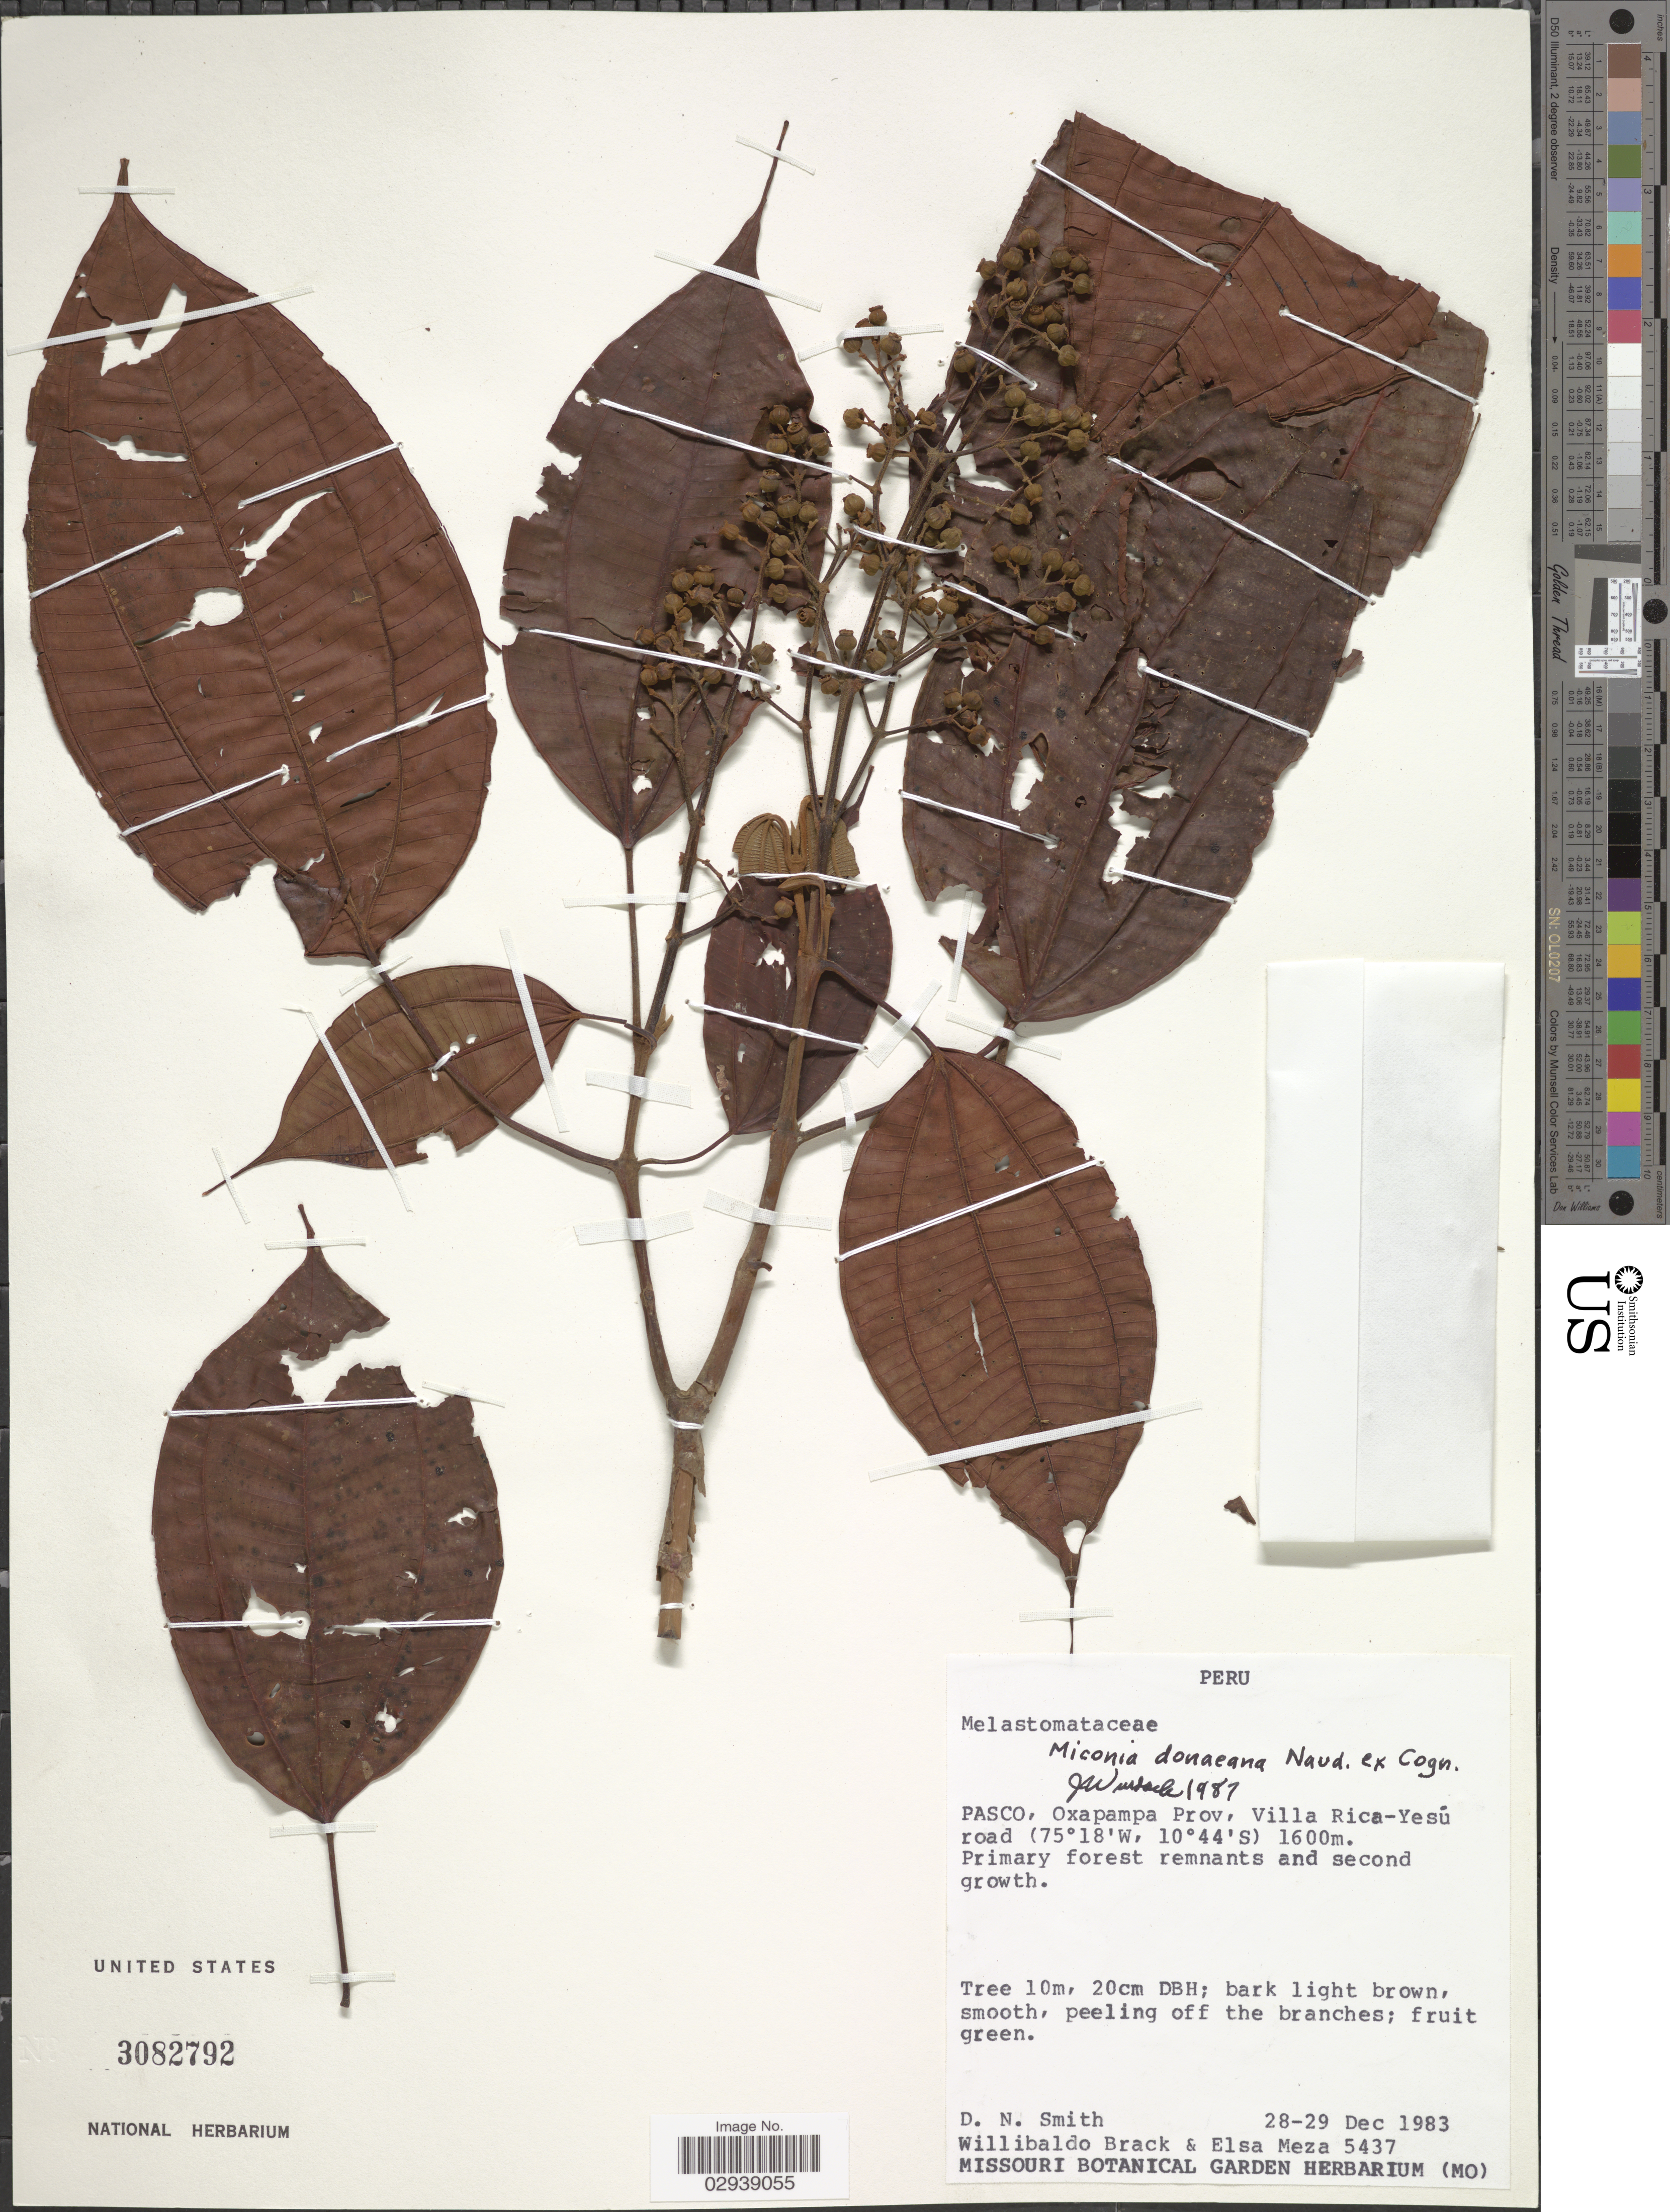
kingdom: Plantae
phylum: Tracheophyta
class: Magnoliopsida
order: Myrtales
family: Melastomataceae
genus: Miconia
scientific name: Miconia donaeana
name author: Naudin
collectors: D. Smith, W. Brack & E. Meza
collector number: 5437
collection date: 1983-12-28/1983-12-29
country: Peru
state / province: Pasco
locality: Oxapampa Prov, Villa Rica-Yesú road.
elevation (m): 1600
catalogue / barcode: US 3082792